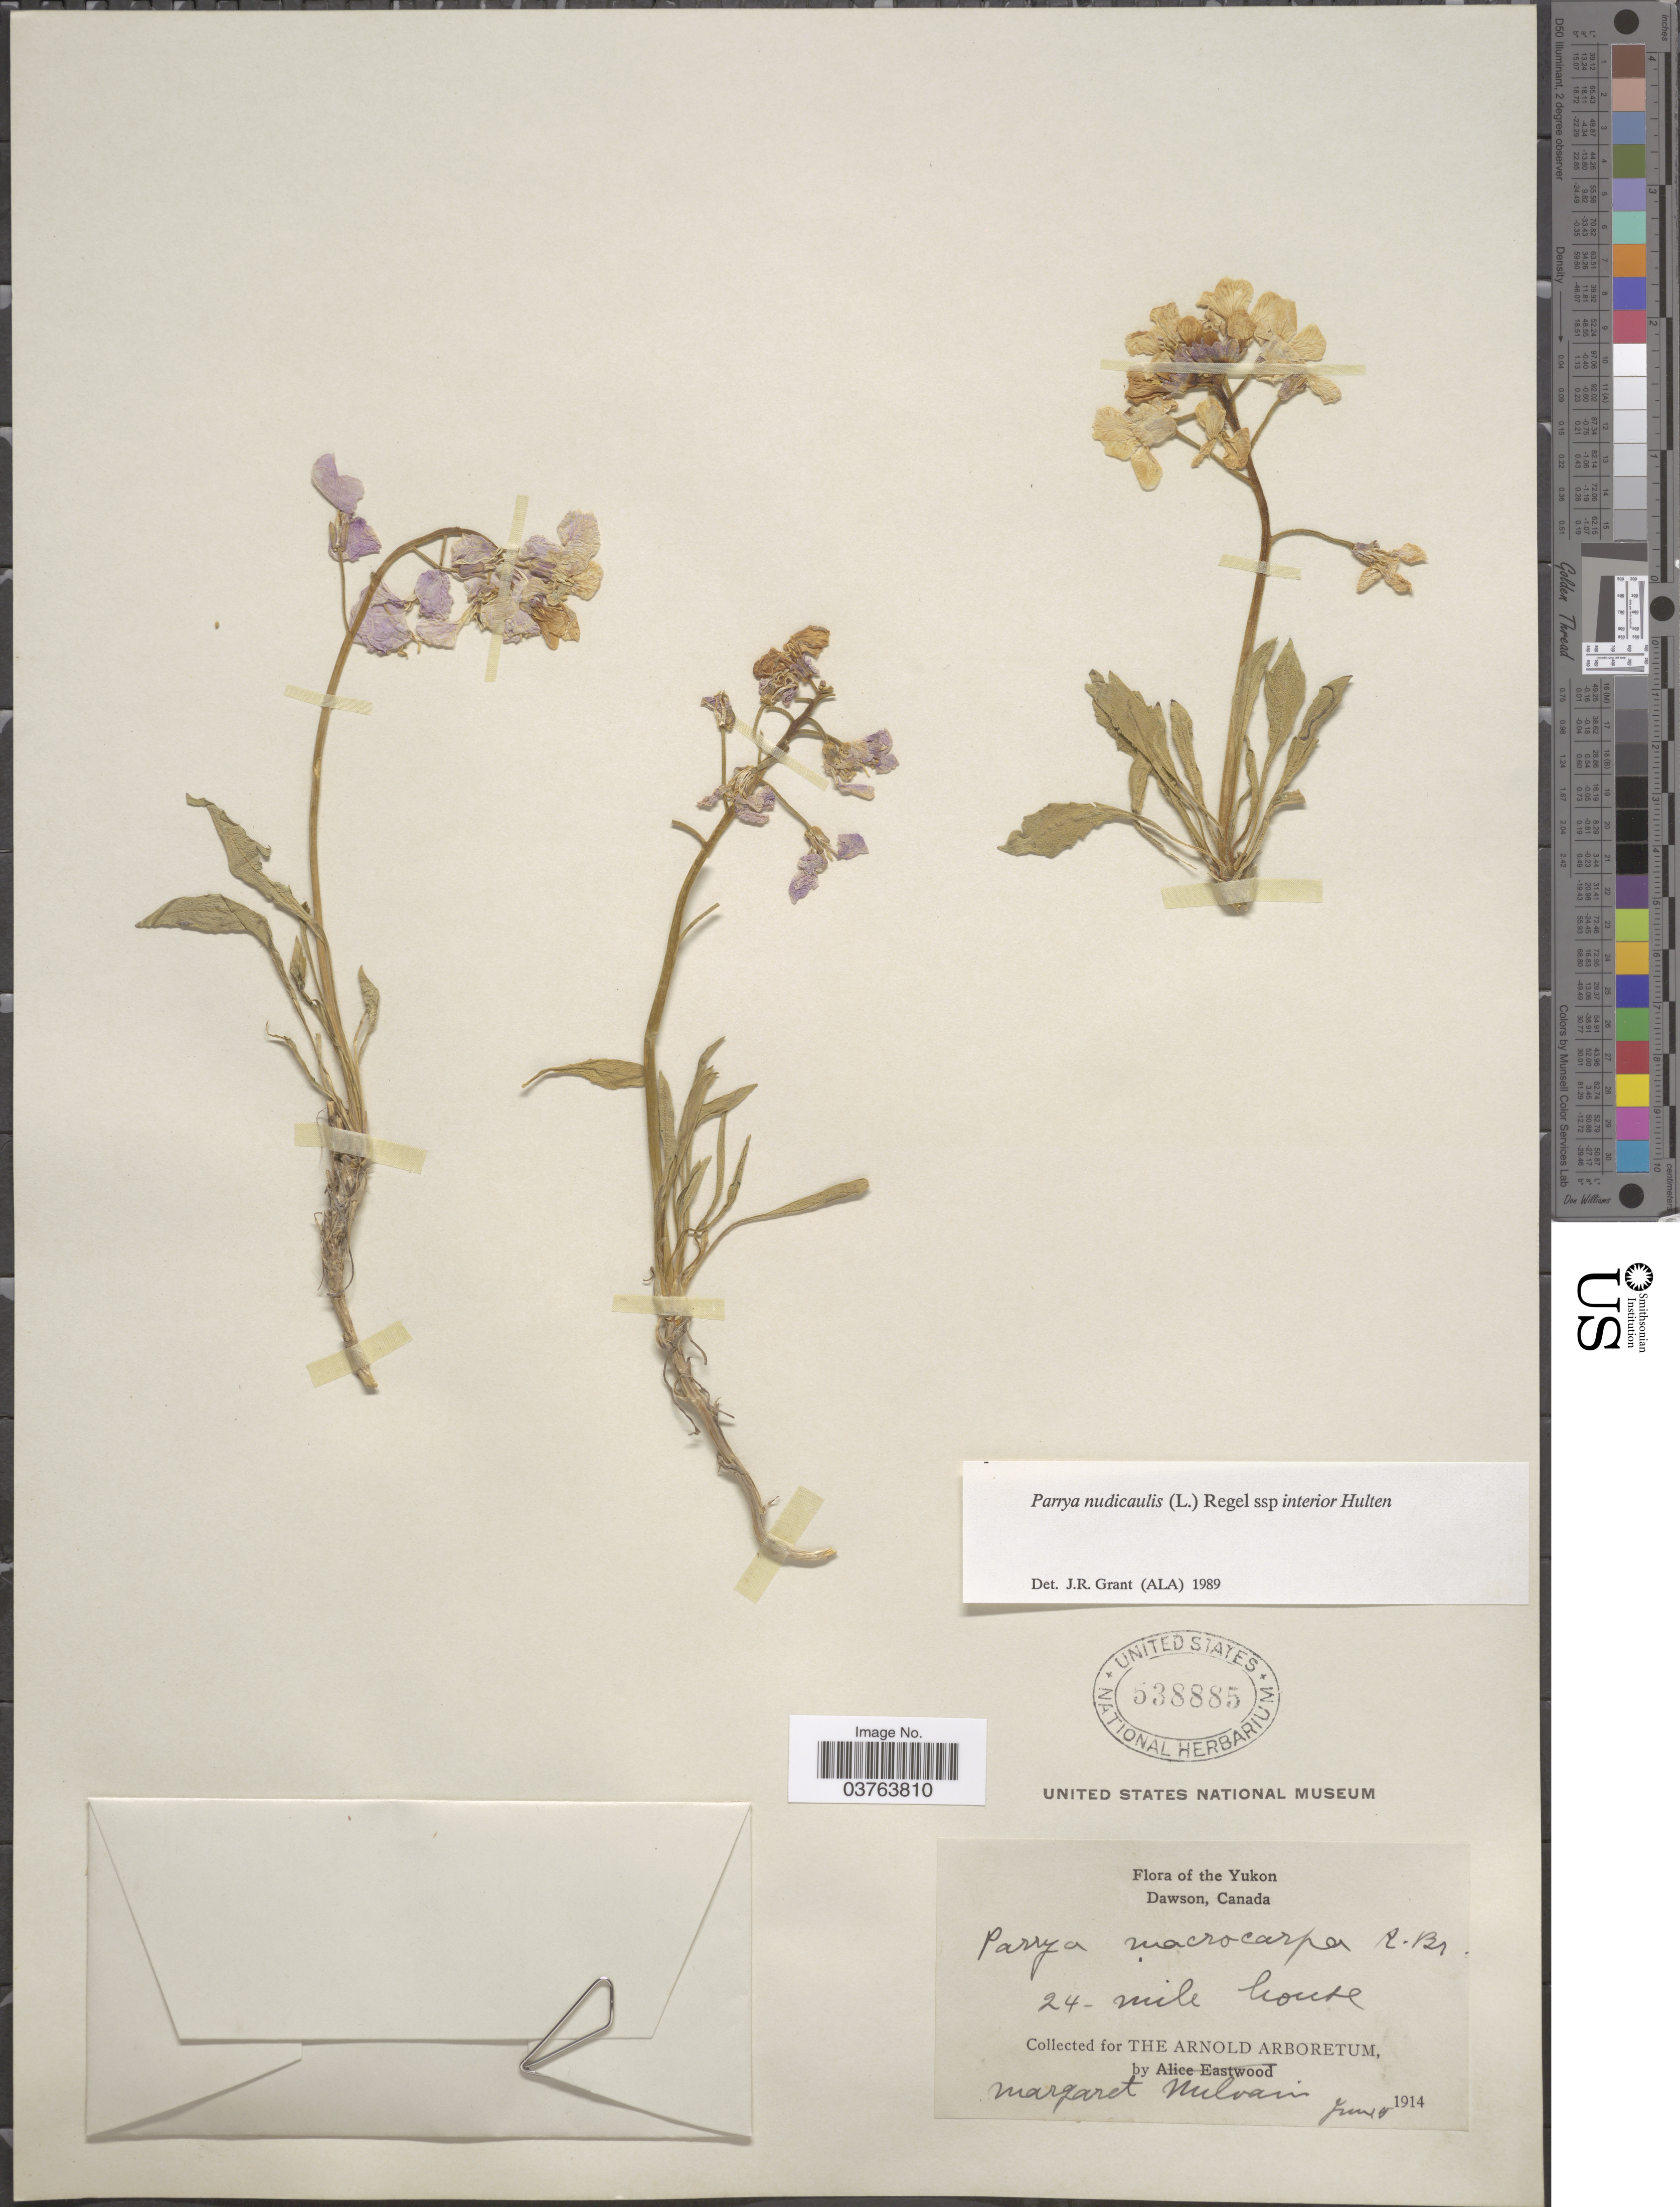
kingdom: Plantae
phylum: Tracheophyta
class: Magnoliopsida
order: Brassicales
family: Brassicaceae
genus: Parrya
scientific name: Parrya nudicaulis subsp. interior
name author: Hultén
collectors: M. Mulvain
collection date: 1914-06-15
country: Canada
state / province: Yukon Territory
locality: The Yukon. Dawson. 24-Mile house.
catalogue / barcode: US 538885